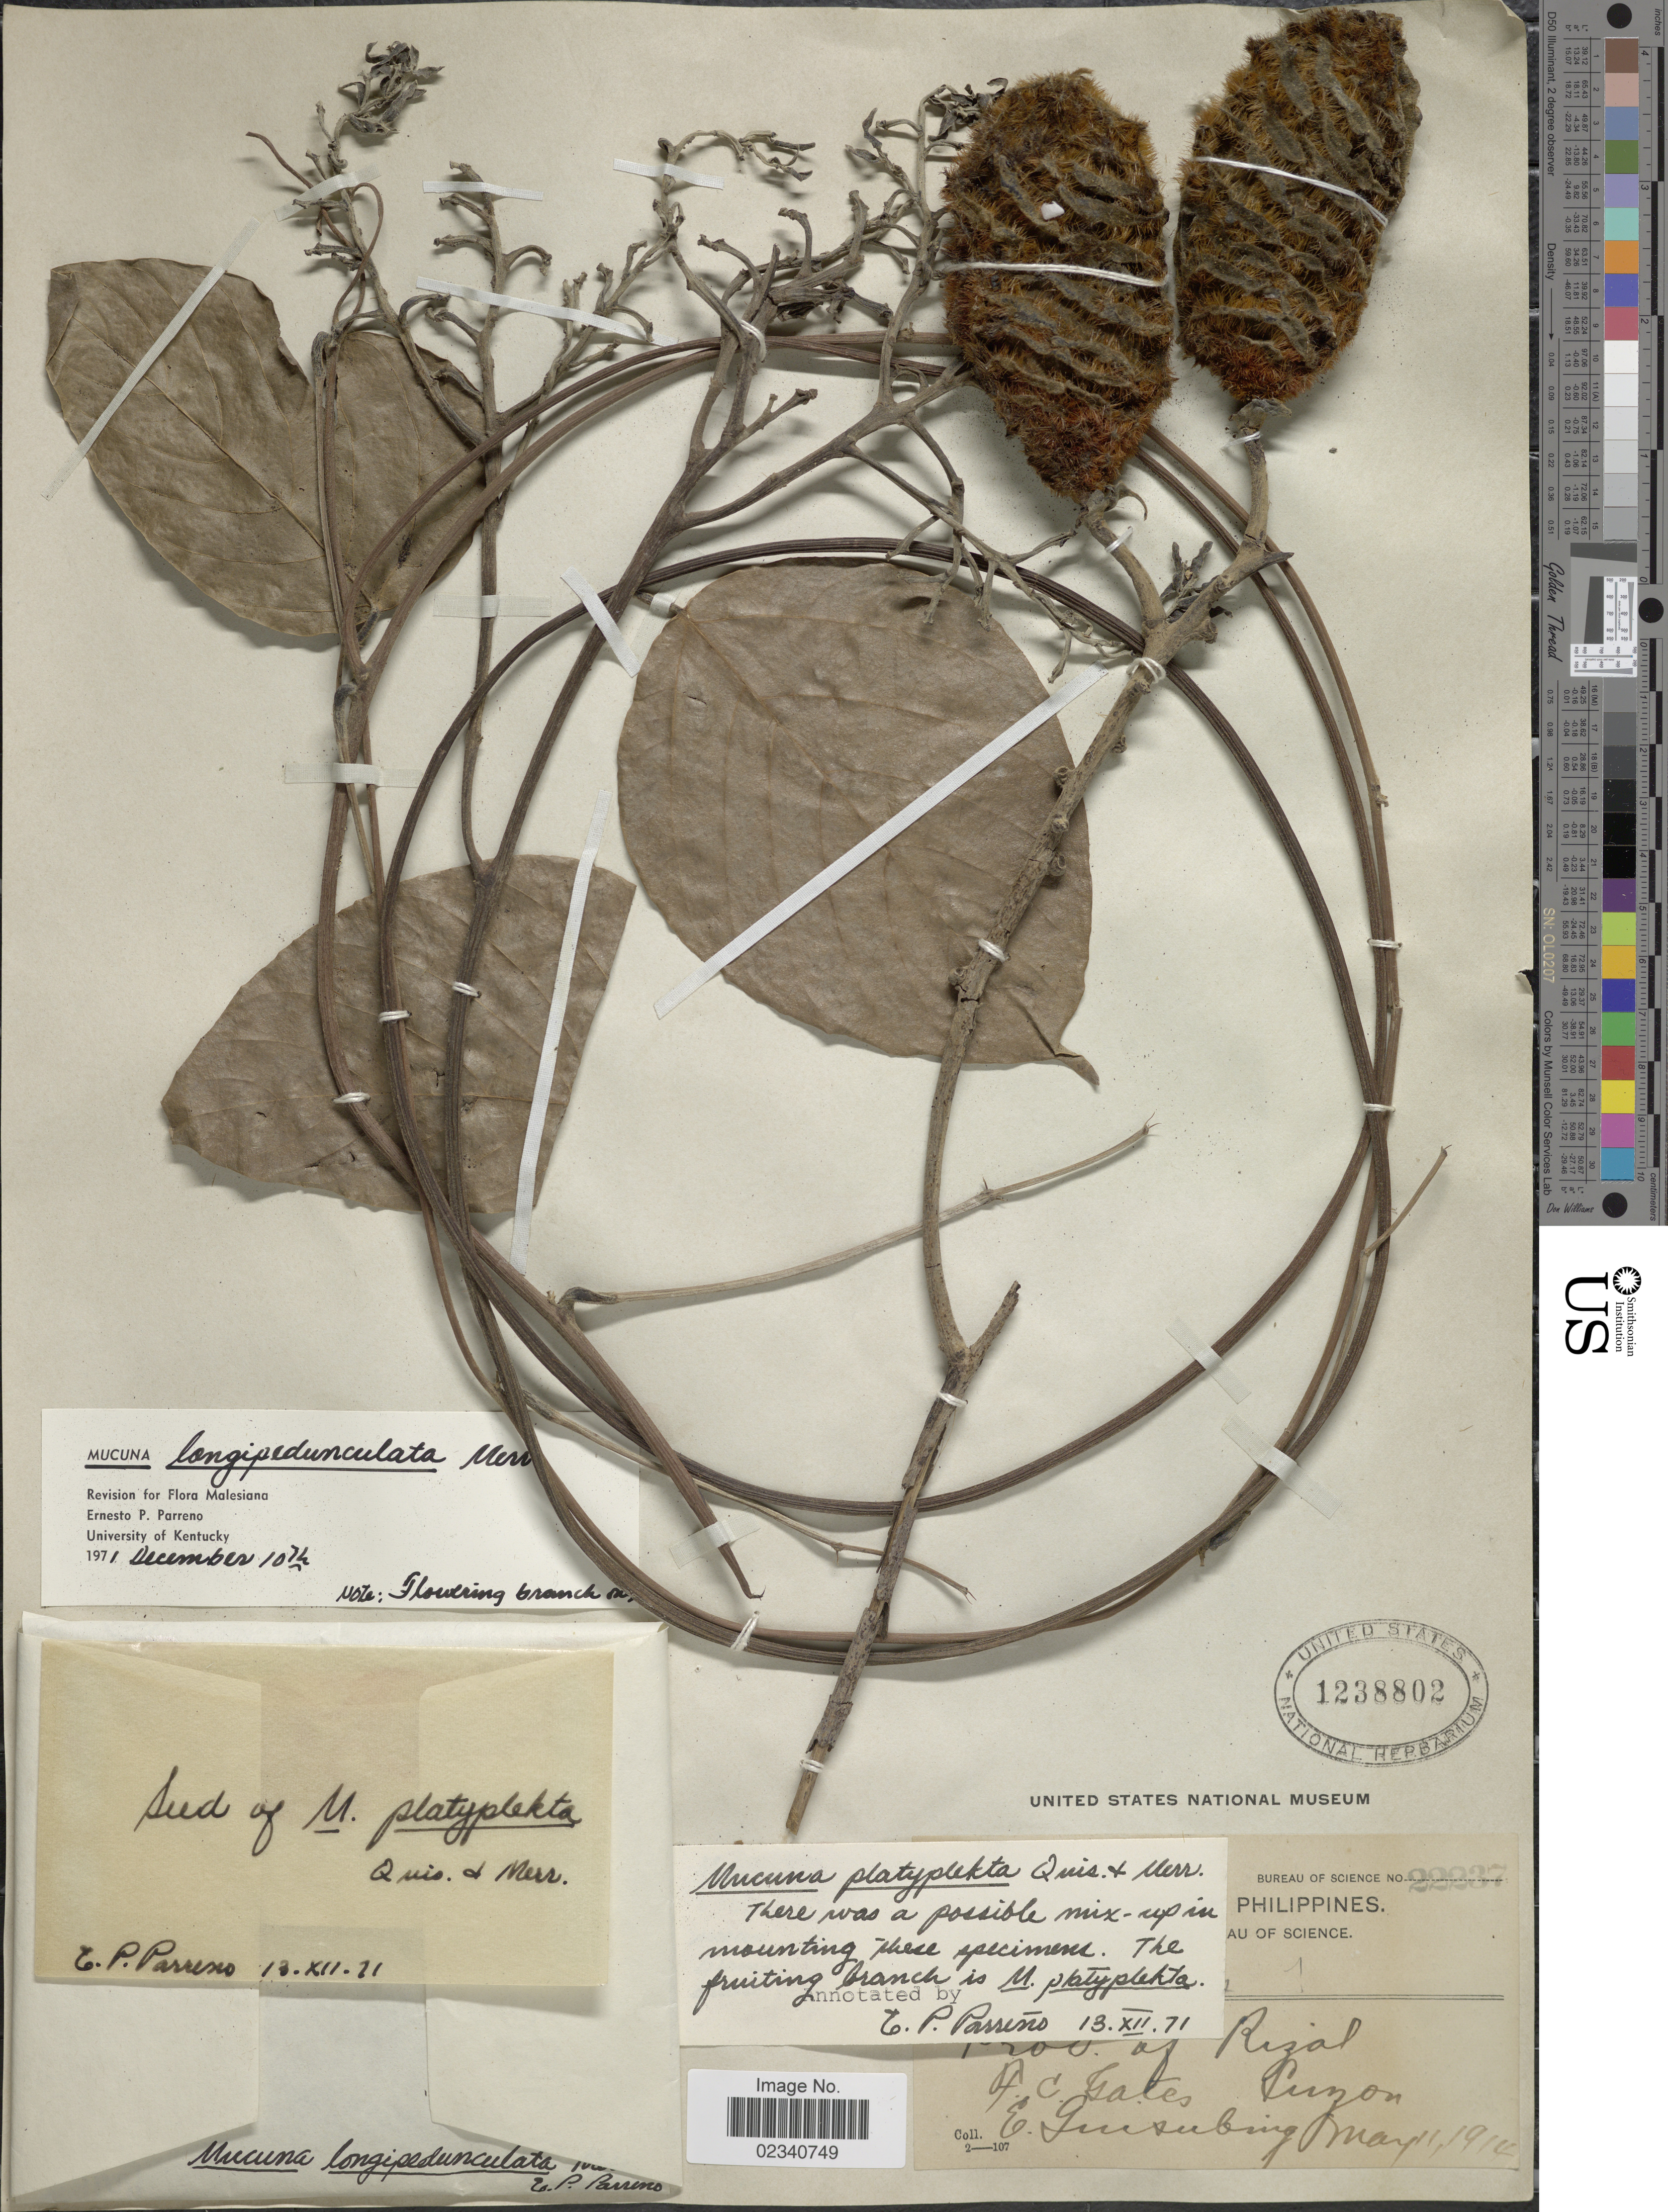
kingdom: Plantae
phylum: Tracheophyta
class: Magnoliopsida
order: Fabales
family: Fabaceae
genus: Mucuna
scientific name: Mucuna longipedunculata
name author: Merr.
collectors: F. C. Gates & E. Guisubing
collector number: Bureau of Science 22237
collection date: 1914-12-13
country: Philippines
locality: Luzon, Prov, of Rizal.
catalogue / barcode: US 1238802